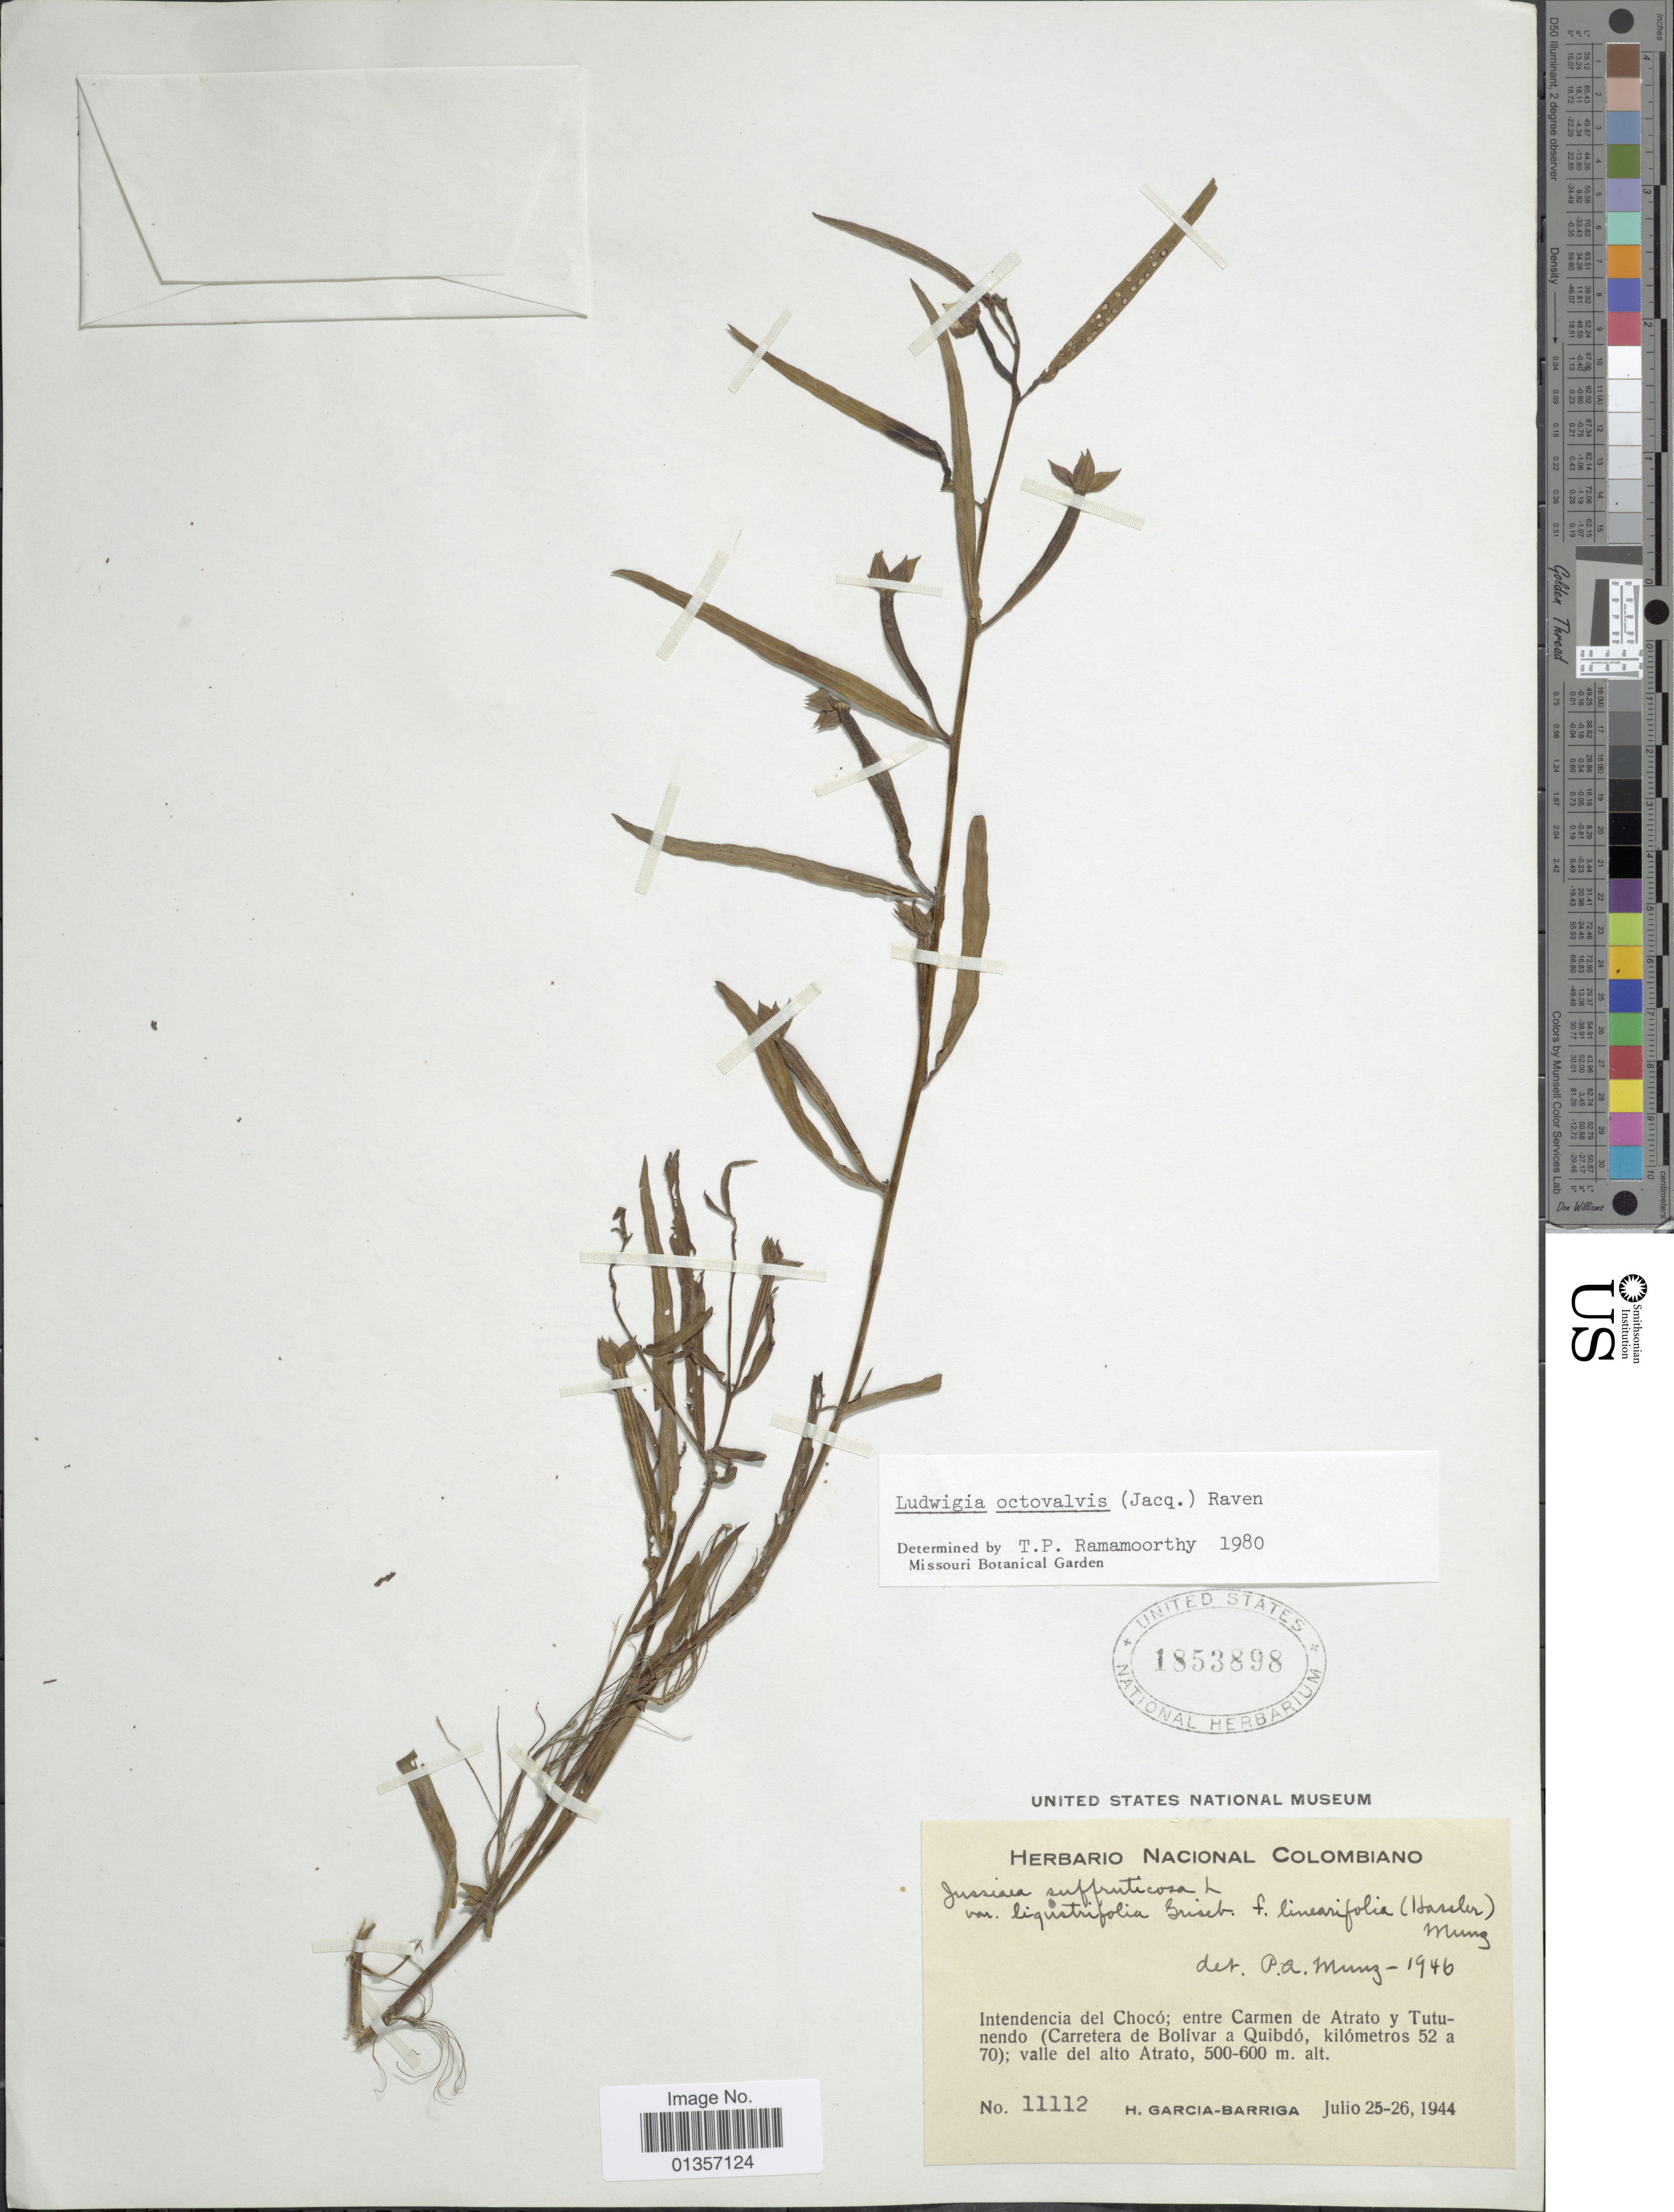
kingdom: Plantae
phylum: Tracheophyta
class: Magnoliopsida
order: Myrtales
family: Onagraceae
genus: Ludwigia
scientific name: Ludwigia octovalvis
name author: (Jacq.) P.H. Raven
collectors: H. García Barriga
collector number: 11112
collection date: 1944-07-25/1944-07-26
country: Colombia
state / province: Chocó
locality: Entre Carmen de Atrato y Tutunendo (Carretera de Bolivar a Quibdó, kilómetros 52 a 70); valle del alto Atrato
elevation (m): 500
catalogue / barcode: US 1853898